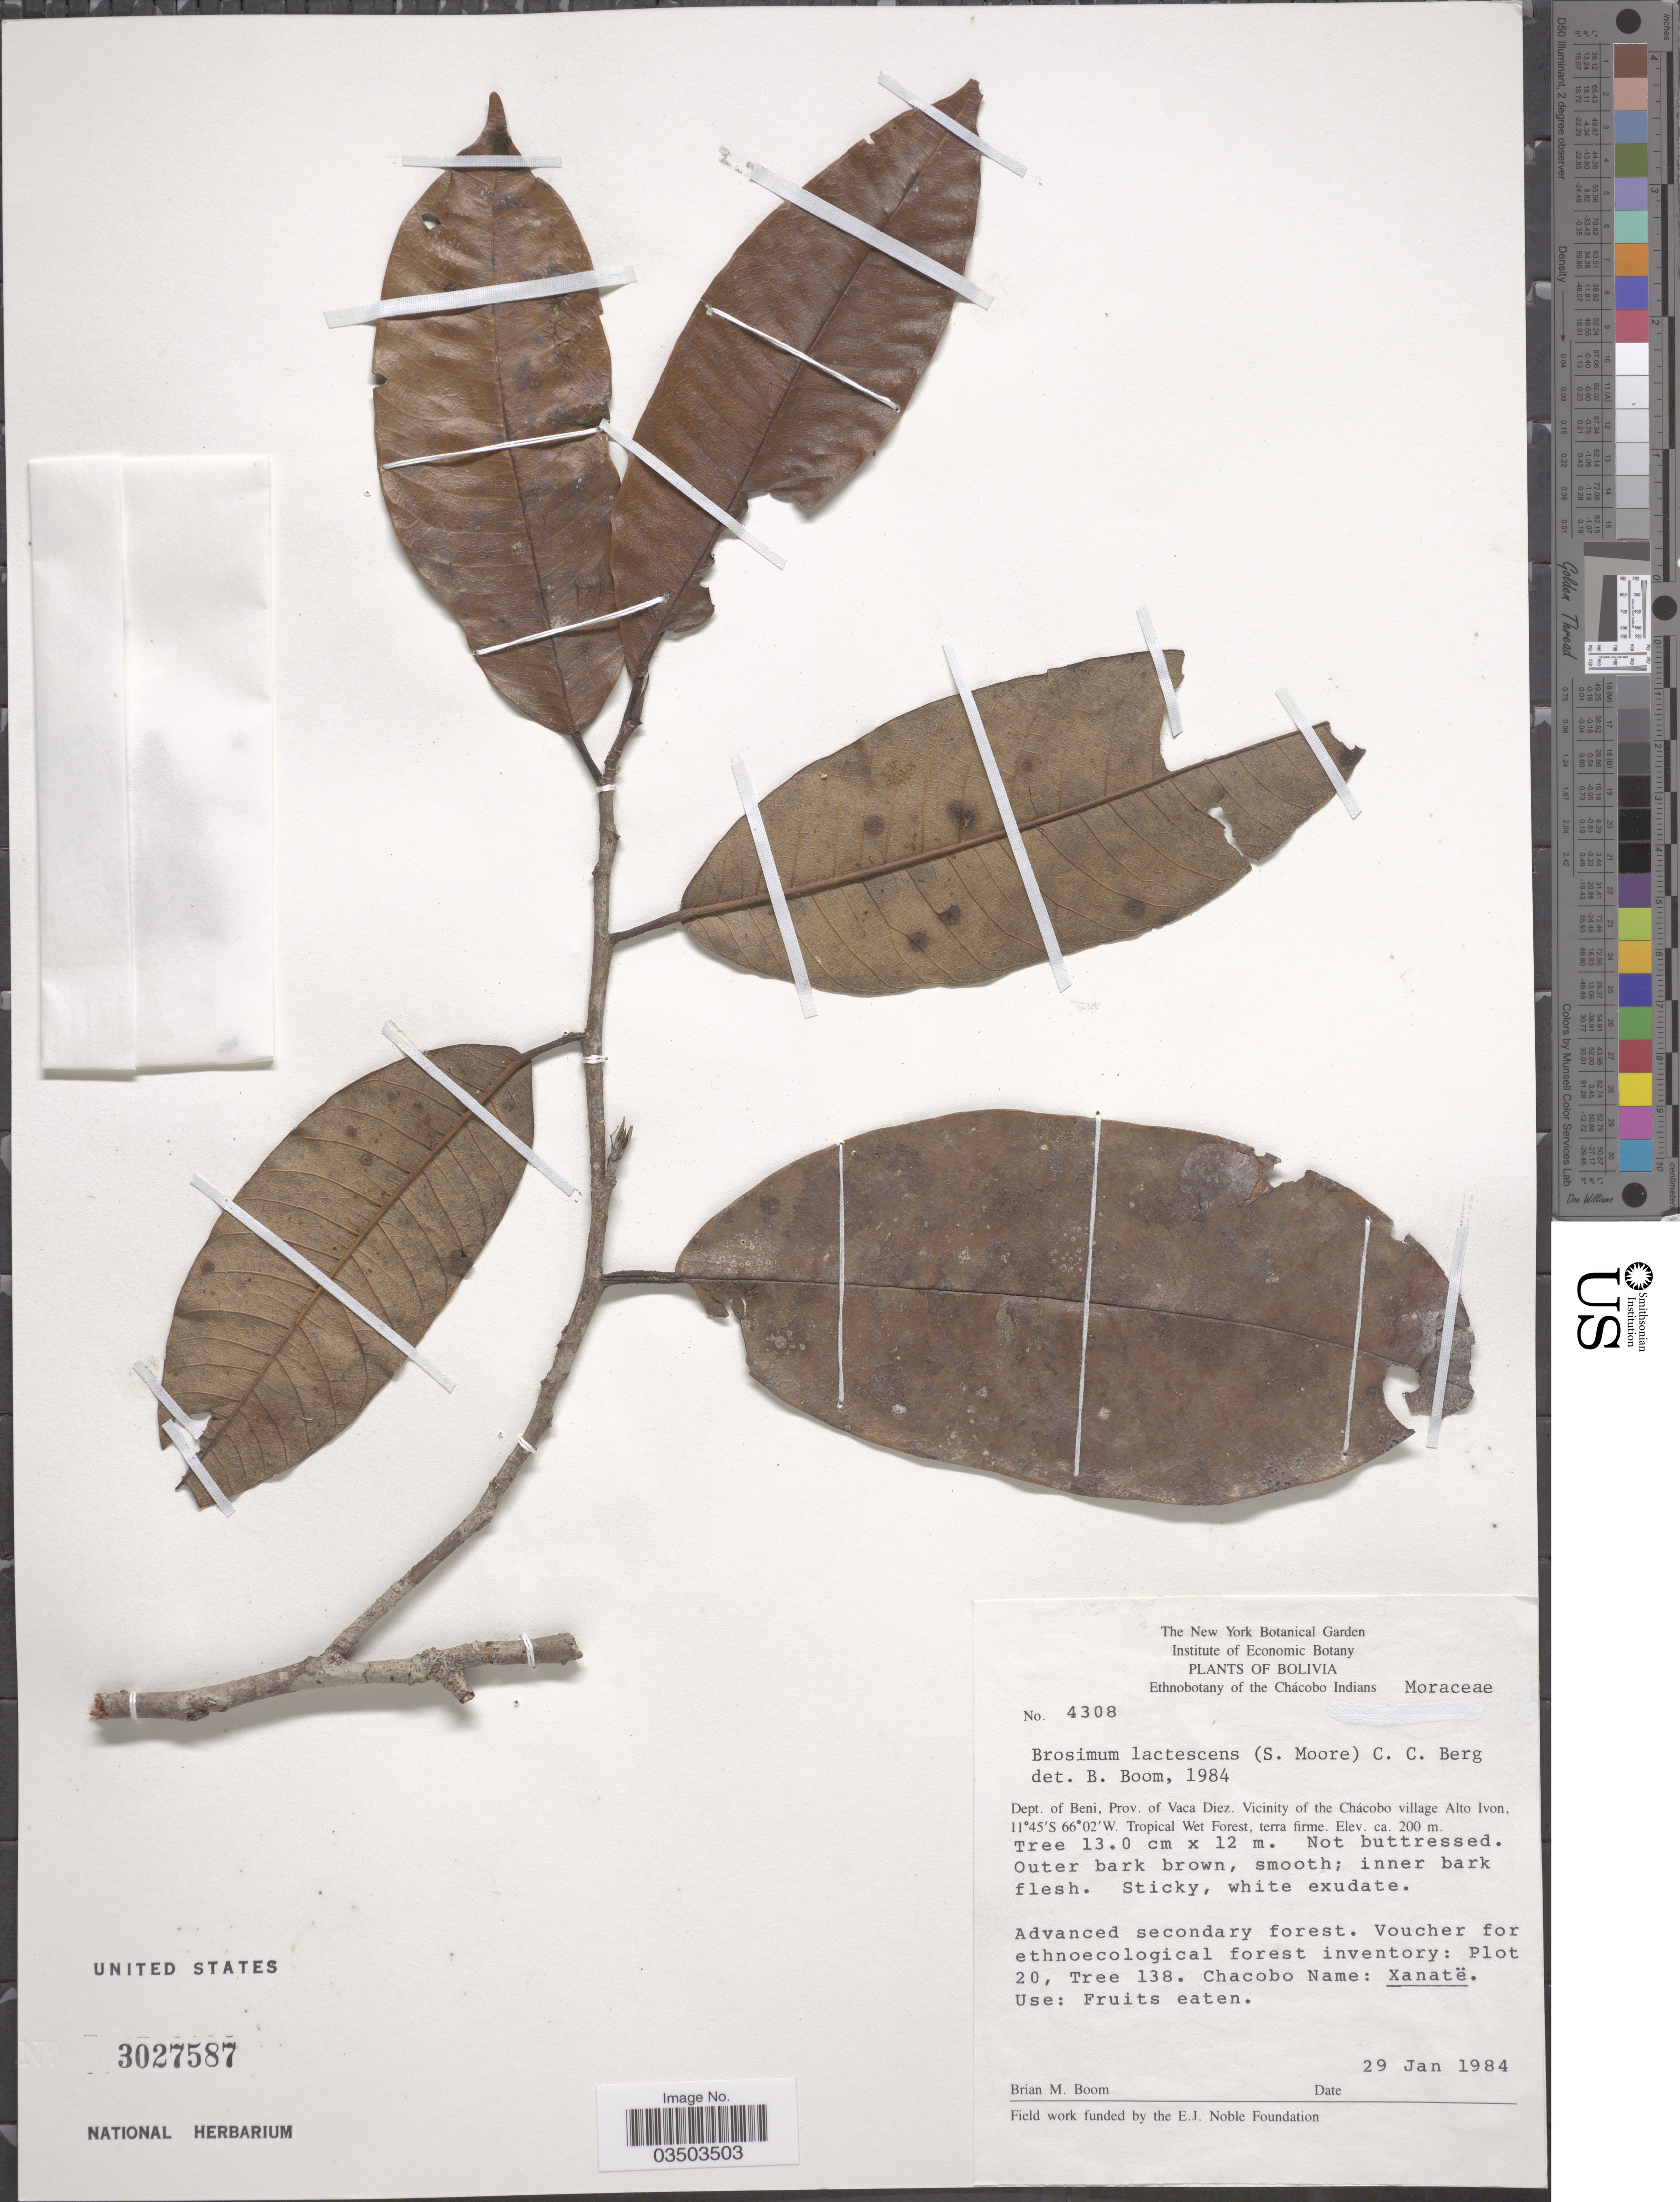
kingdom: Plantae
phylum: Tracheophyta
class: Magnoliopsida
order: Rosales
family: Moraceae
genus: Brosimum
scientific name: Brosimum lactescens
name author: (S. Moore) C.C. Berg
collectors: B. M. Boom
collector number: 4308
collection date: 1984-01-29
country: Bolivia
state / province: Beni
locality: Dept. of Beni, Prov. of Vaca Diez. Vicinity of the Chácobo village Alto Ivon.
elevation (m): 200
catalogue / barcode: US 3027587